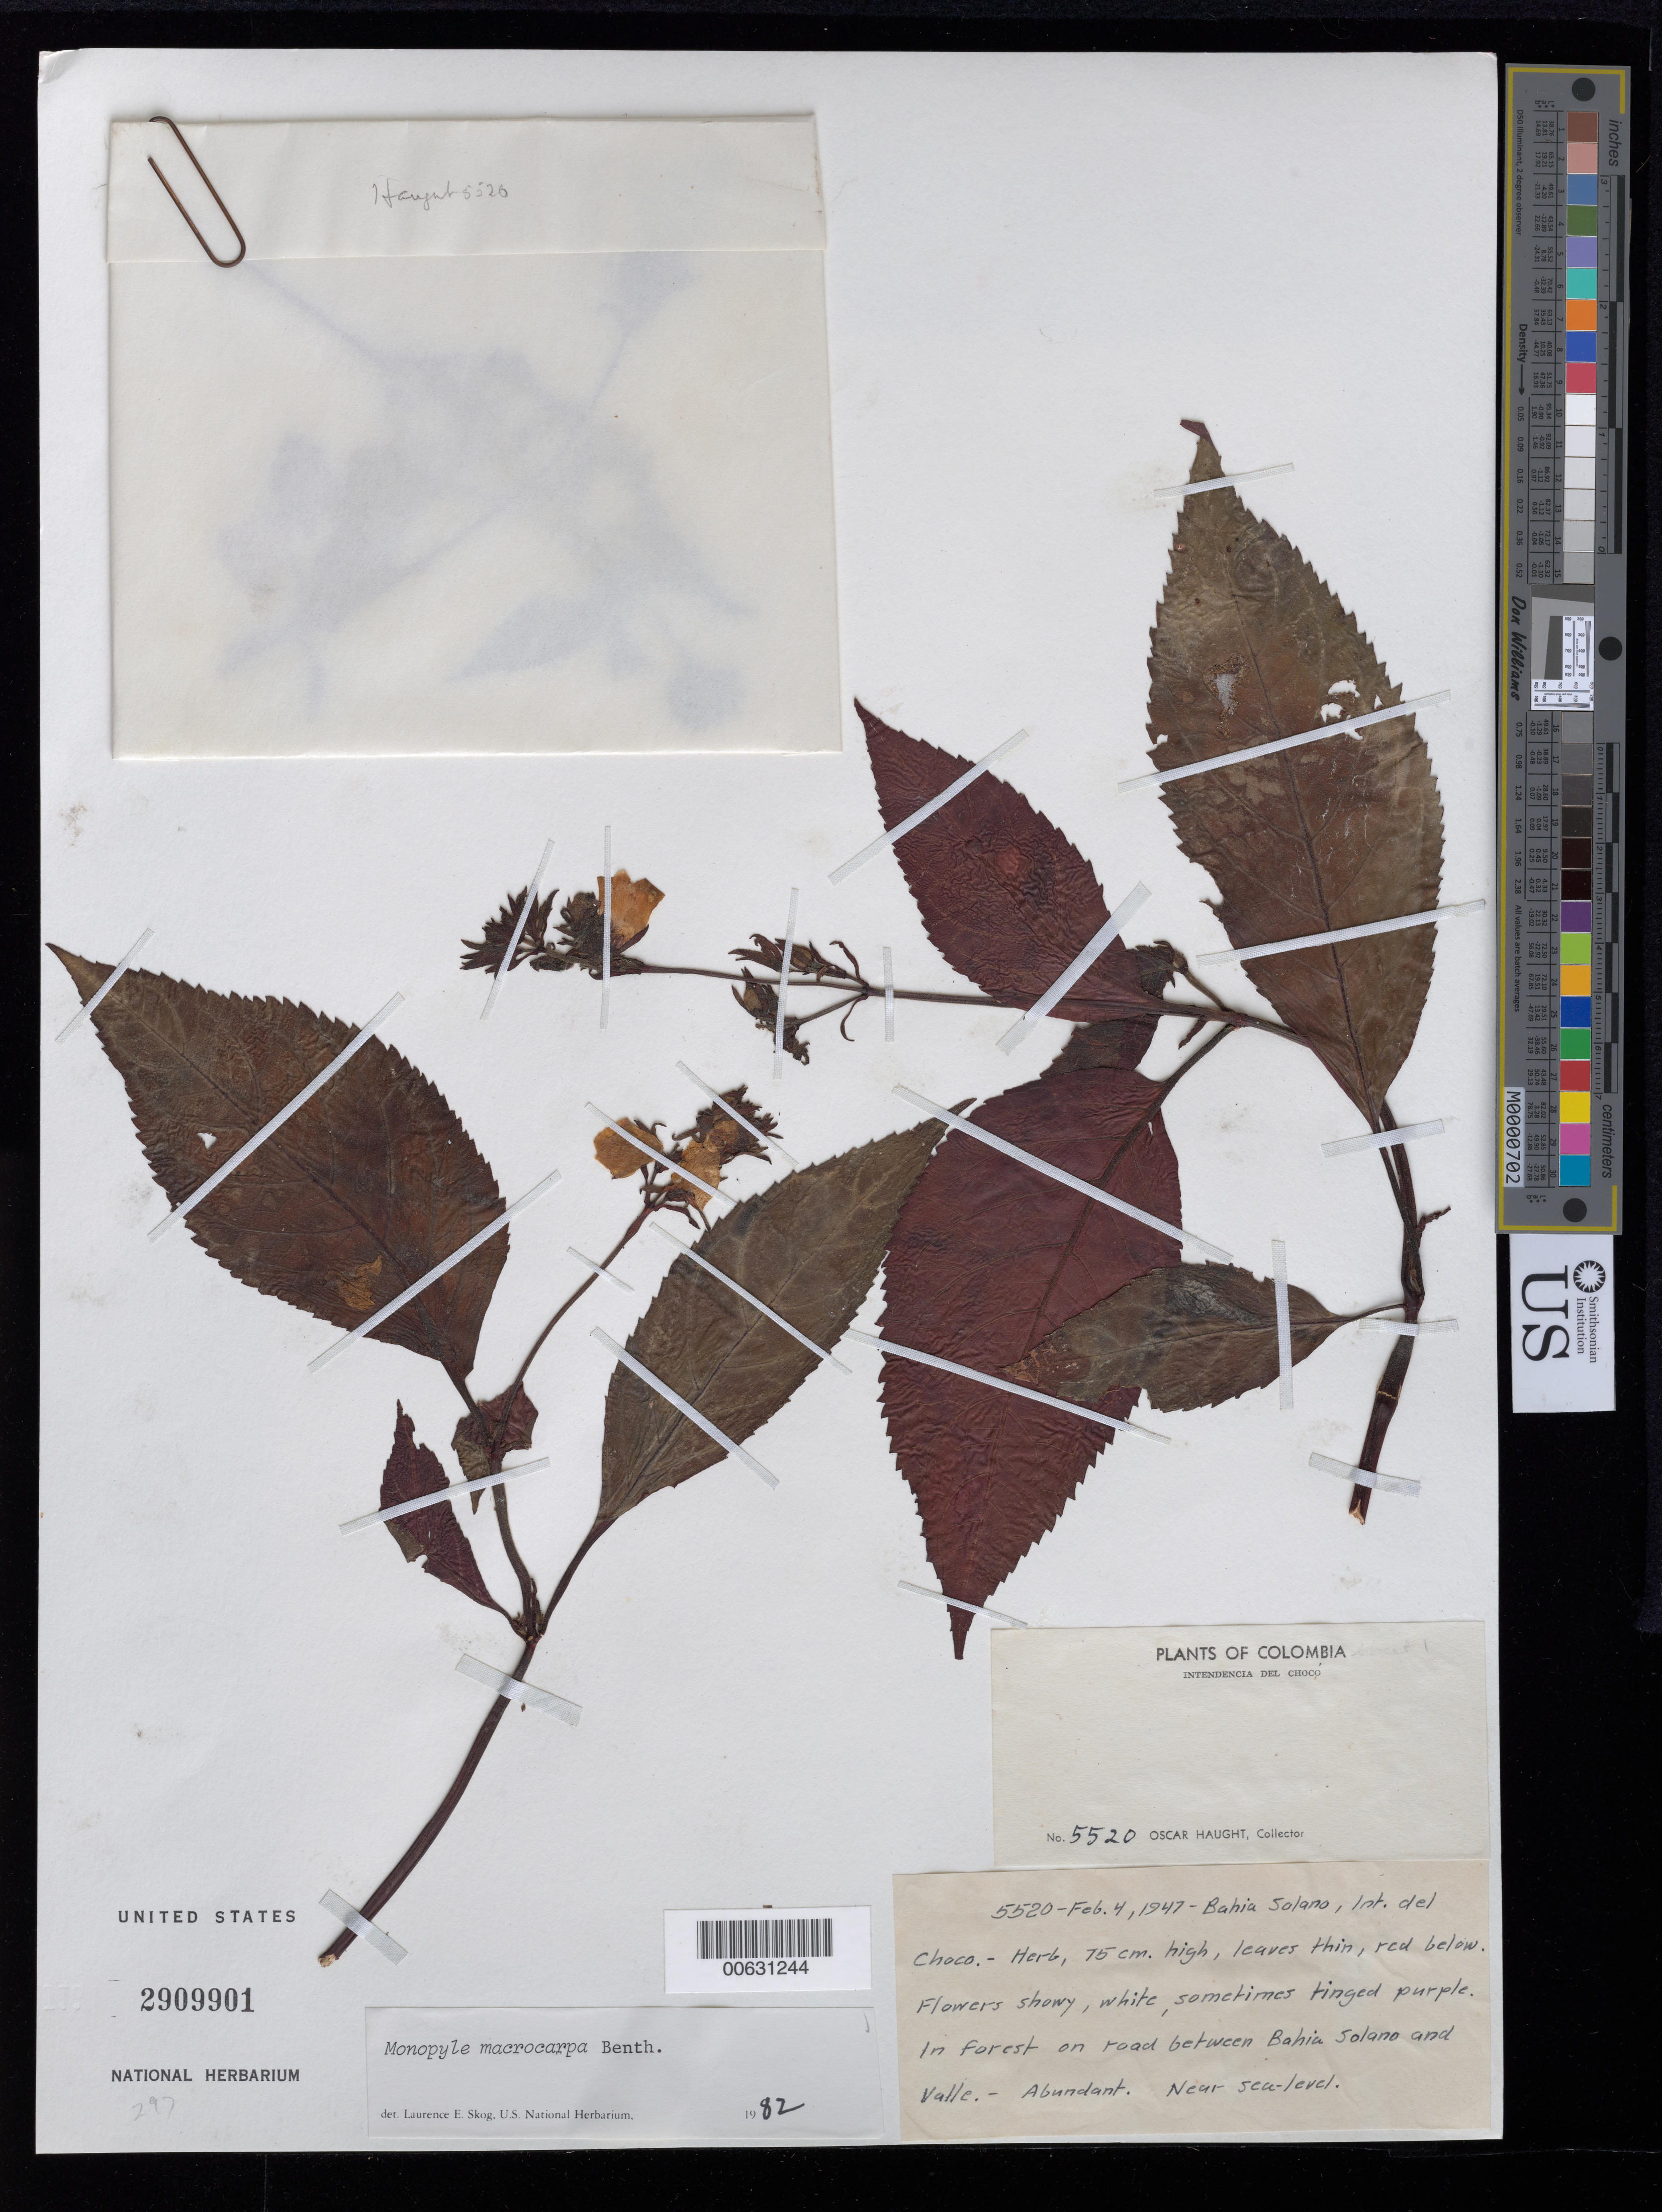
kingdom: Plantae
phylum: Tracheophyta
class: Magnoliopsida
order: Lamiales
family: Gesneriaceae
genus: Monopyle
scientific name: Monopyle macrocarpa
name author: Benth.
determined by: Skog, Laurence E.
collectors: O. L. Haught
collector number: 5520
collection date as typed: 04 Feb 1947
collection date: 1947-02-04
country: Colombia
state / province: Chocó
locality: Bahia Solano, Int. del Chocó, on road between Bahia Solano and Valle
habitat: In forest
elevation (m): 0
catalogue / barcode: US 2909901